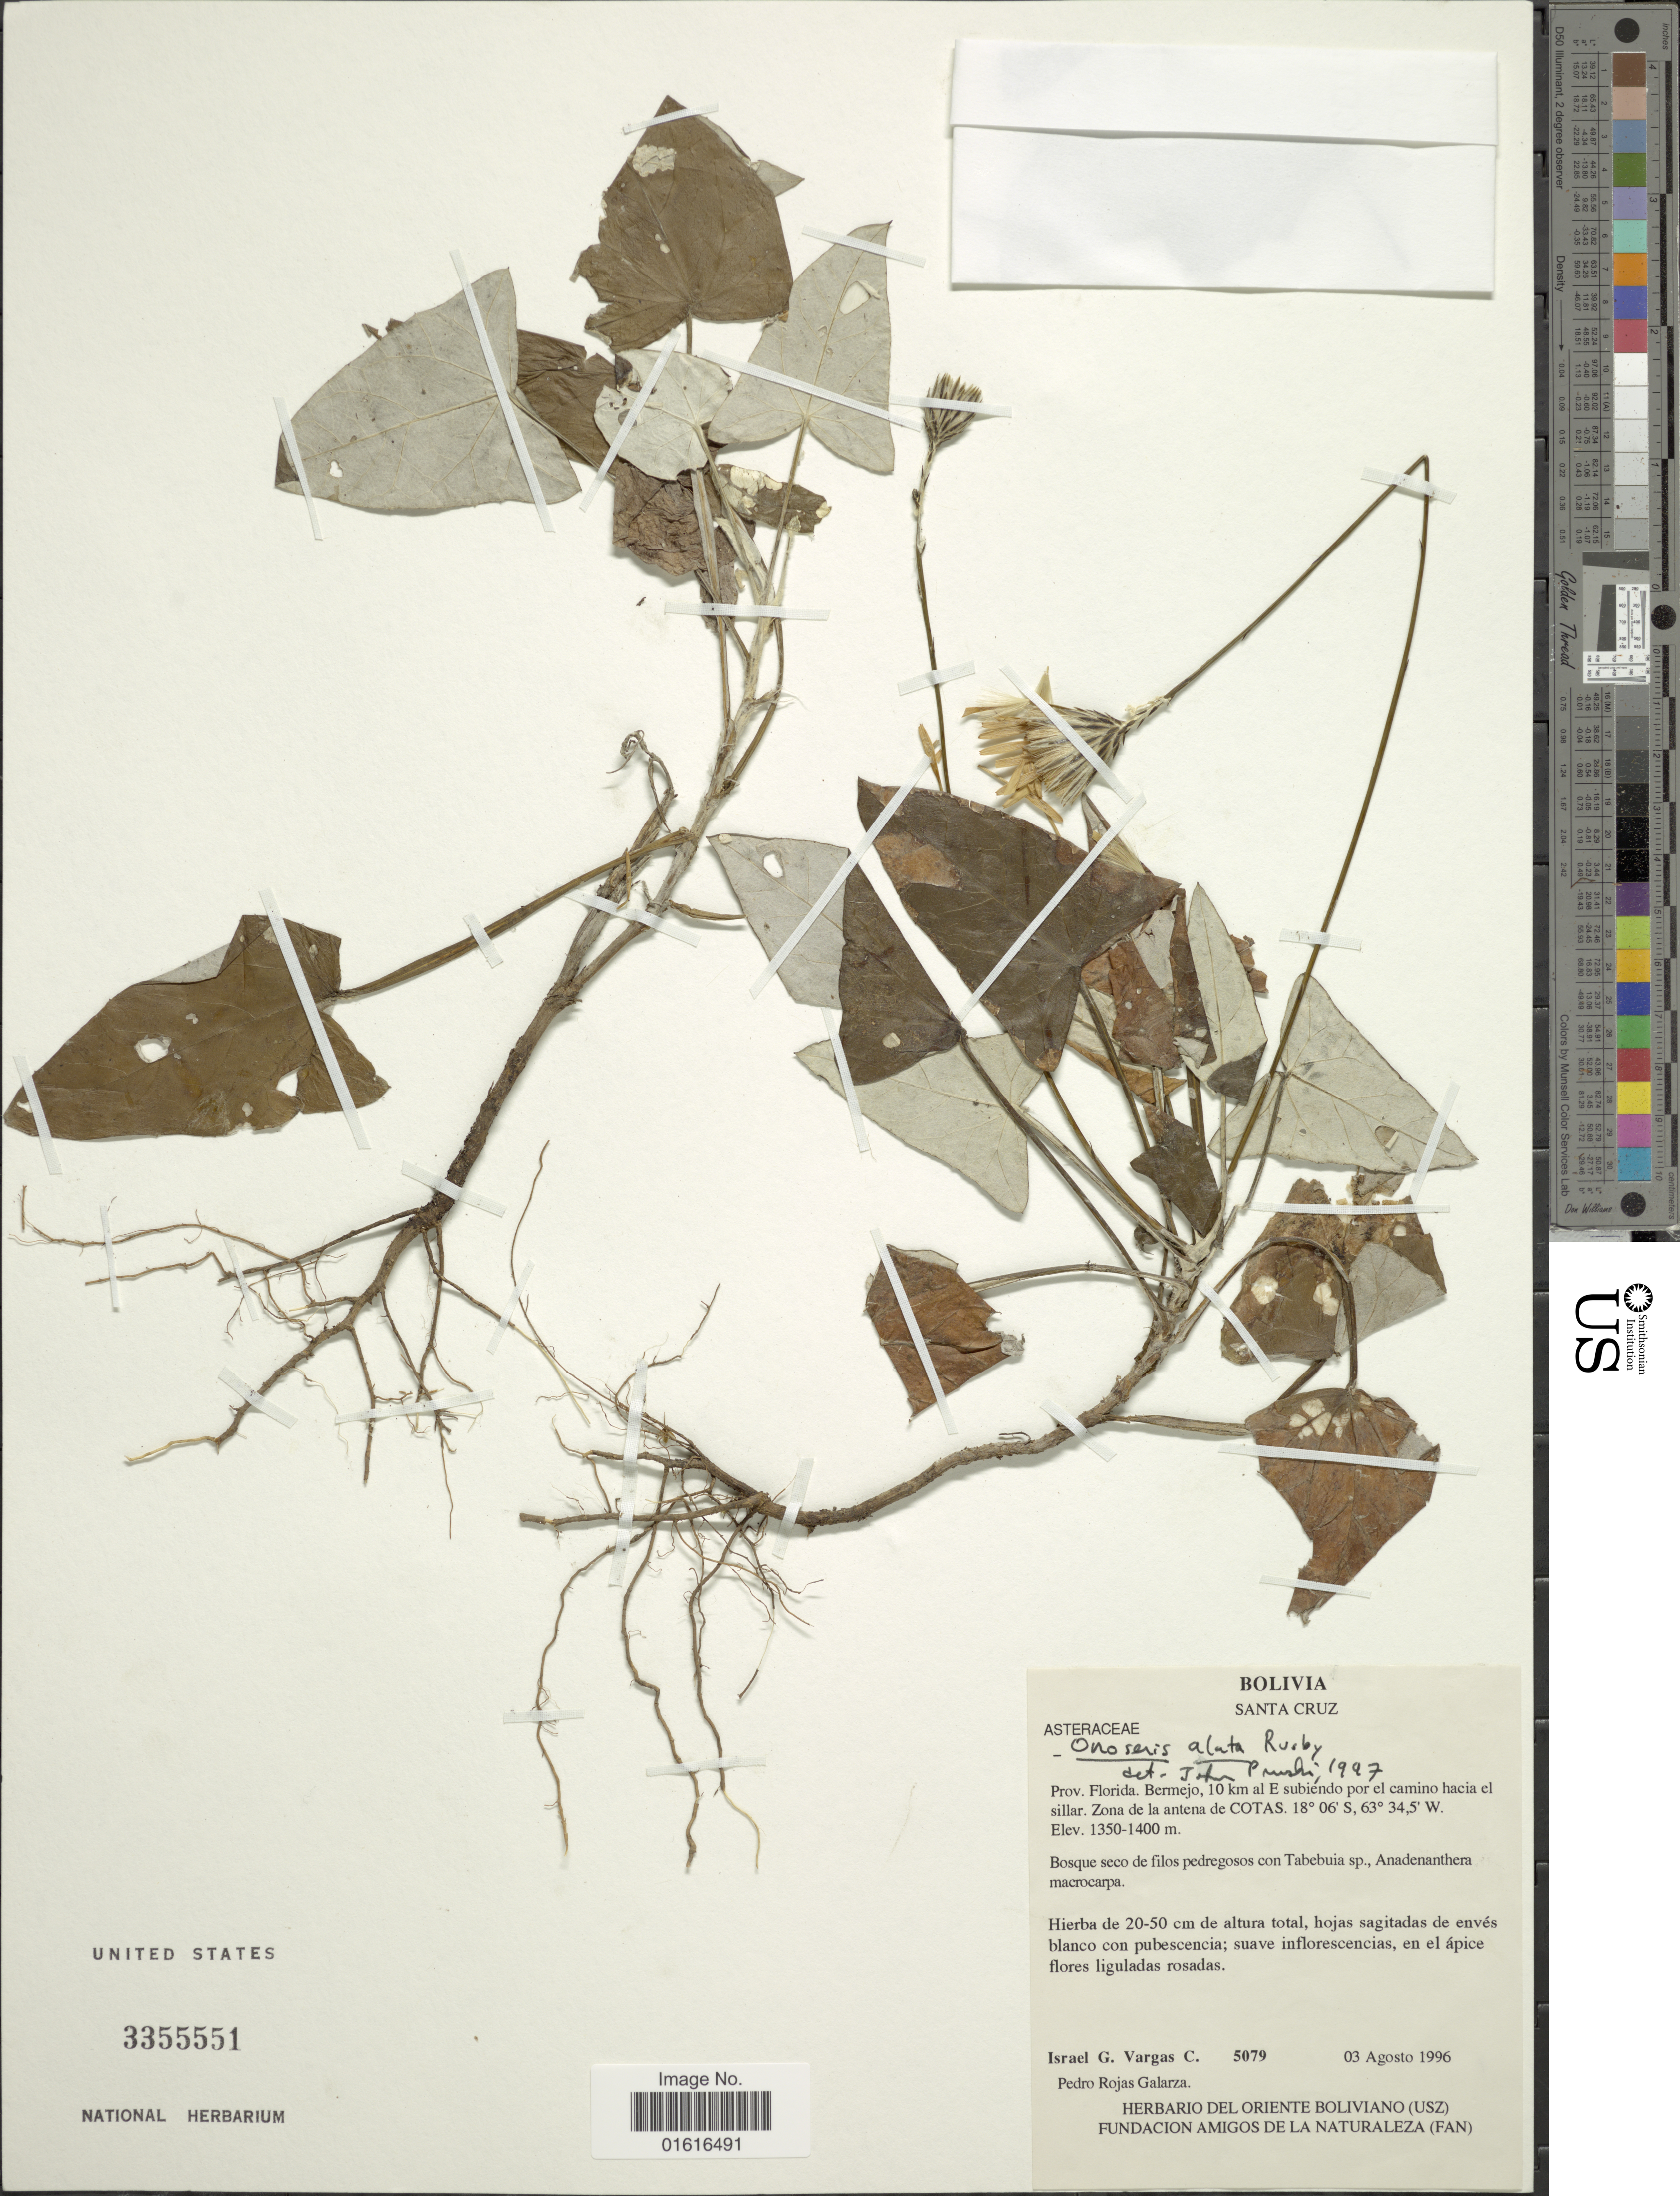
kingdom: Plantae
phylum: Tracheophyta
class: Magnoliopsida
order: Asterales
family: Asteraceae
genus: Onoseris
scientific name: Onoseris alata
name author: Rusby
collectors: I. G. Vargas C. & P. Galarza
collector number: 5079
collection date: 1996-08-03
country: Bolivia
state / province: Santa Cruz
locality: Prov. Florida. Bermejo, 10 km al E subiendo por el camino hacia el sillar. Zona de la antena de Cotas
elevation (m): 1350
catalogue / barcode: US 3355551